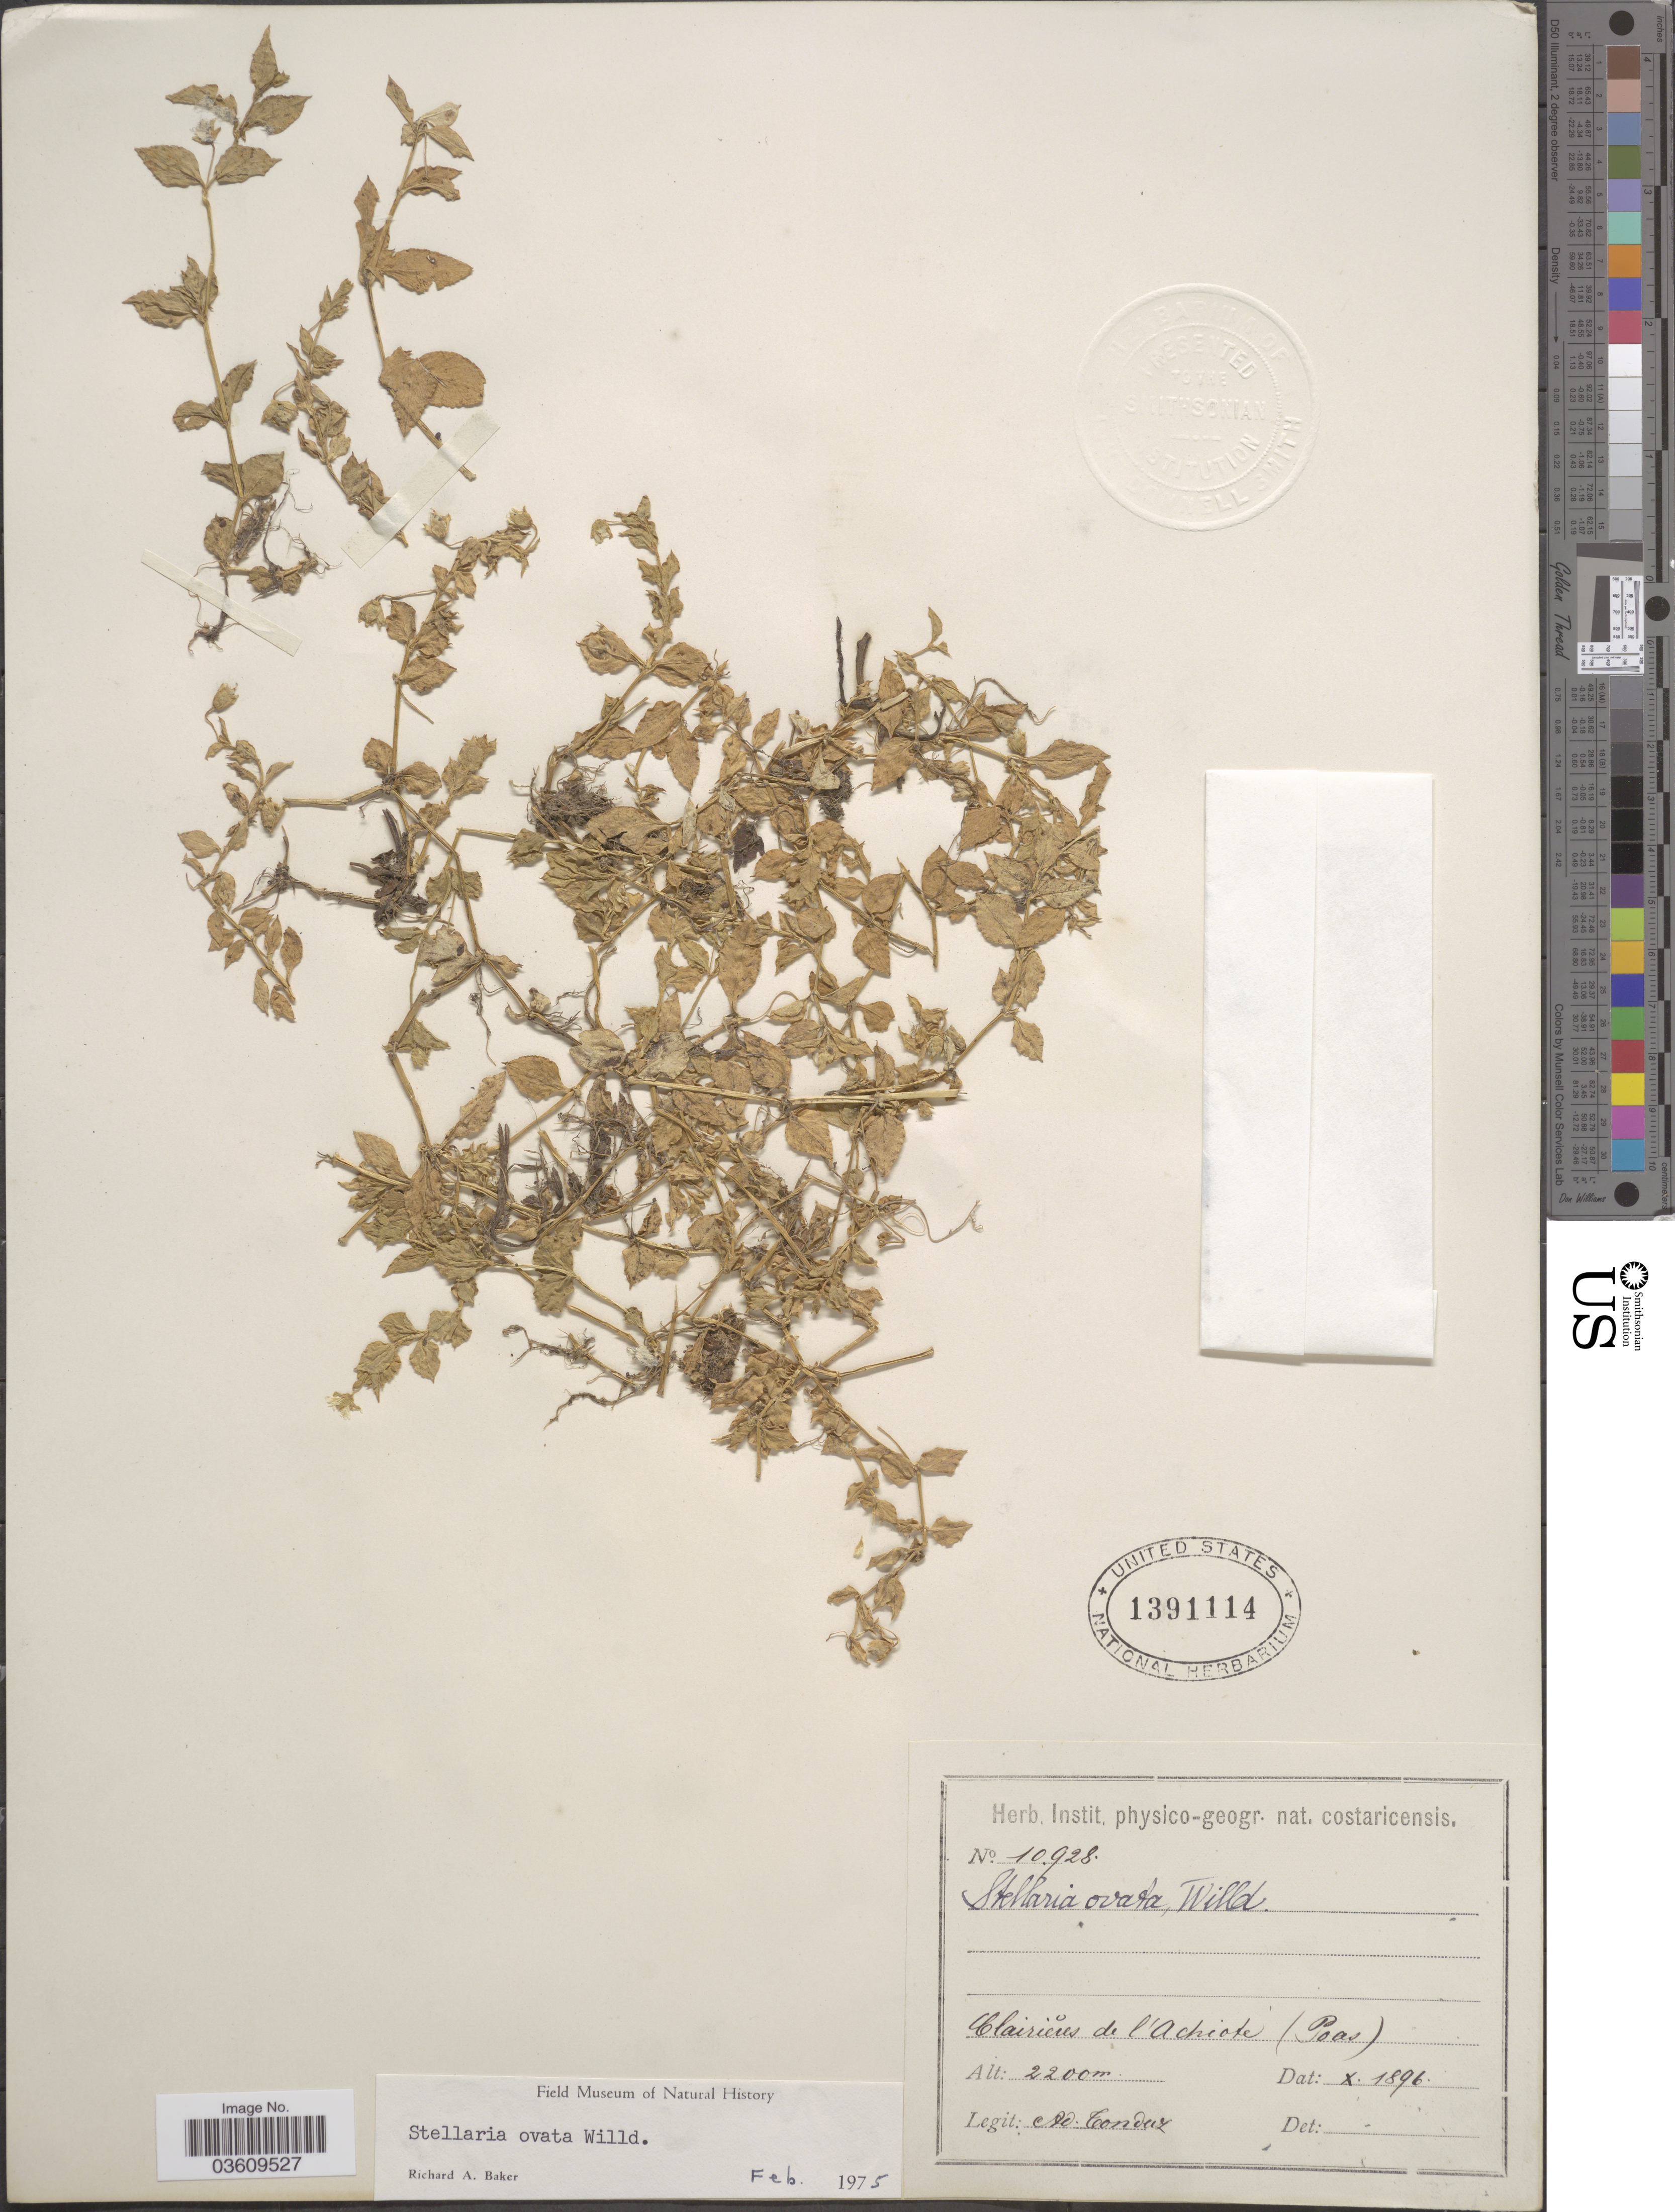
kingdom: Plantae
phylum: Tracheophyta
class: Magnoliopsida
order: Caryophyllales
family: Caryophyllaceae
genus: Stellaria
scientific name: Stellaria ovata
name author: Willd.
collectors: A. Tonduz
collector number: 10928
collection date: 1896-10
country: Costa Rica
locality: Clairiĕres de l'Achiote (Poas).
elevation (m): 2200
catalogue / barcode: US 1391114